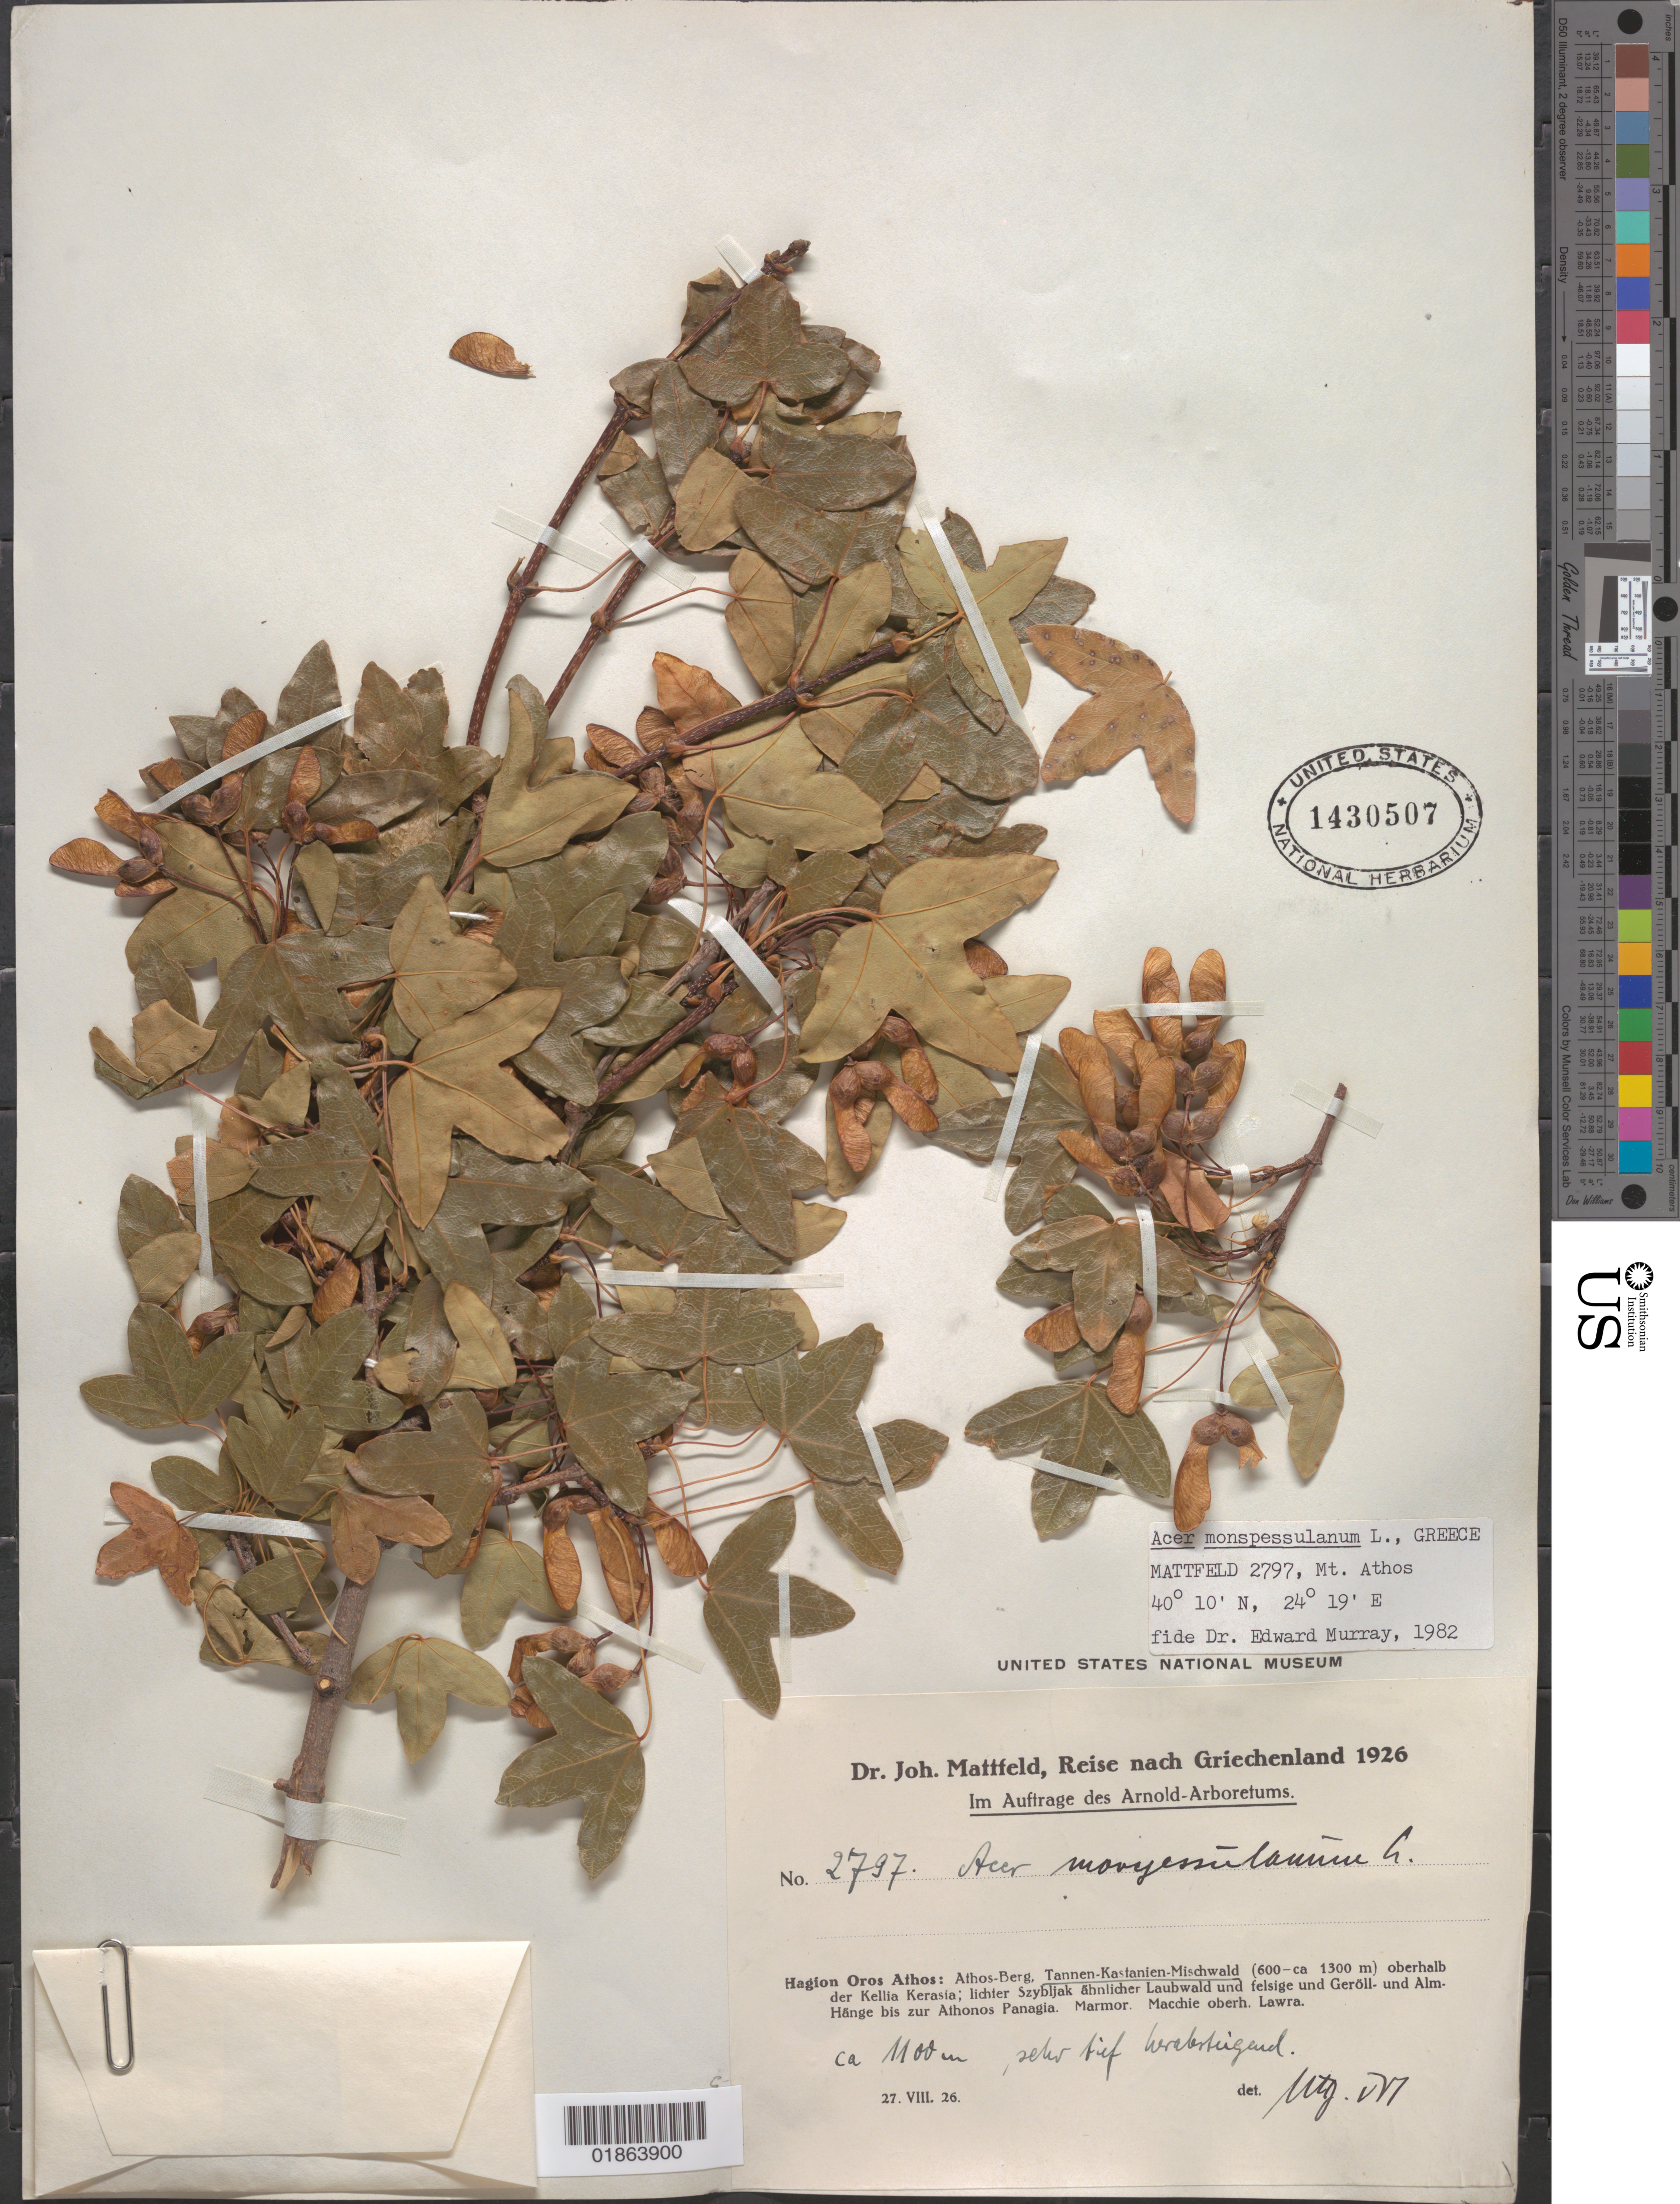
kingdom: Plantae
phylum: Tracheophyta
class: Magnoliopsida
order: Sapindales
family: Sapindaceae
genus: Acer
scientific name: Acer monspessulanum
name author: L.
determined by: Murray, Edward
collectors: J. Mattfeld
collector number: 2797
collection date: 1926-08-27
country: Greece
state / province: Mount Athoa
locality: Hagion Oros Athos: Athos-Berg. Tannen-Kastanien-Mischwald oberhalb der Kellia Kerasia; licter Szybljak abnlicher Laubwald und felsige und Geroll-und alm-Hange bis zur Athonos Panagia. Marmor. Macchie oberh. Lawra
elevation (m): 600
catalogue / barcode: US 1430507